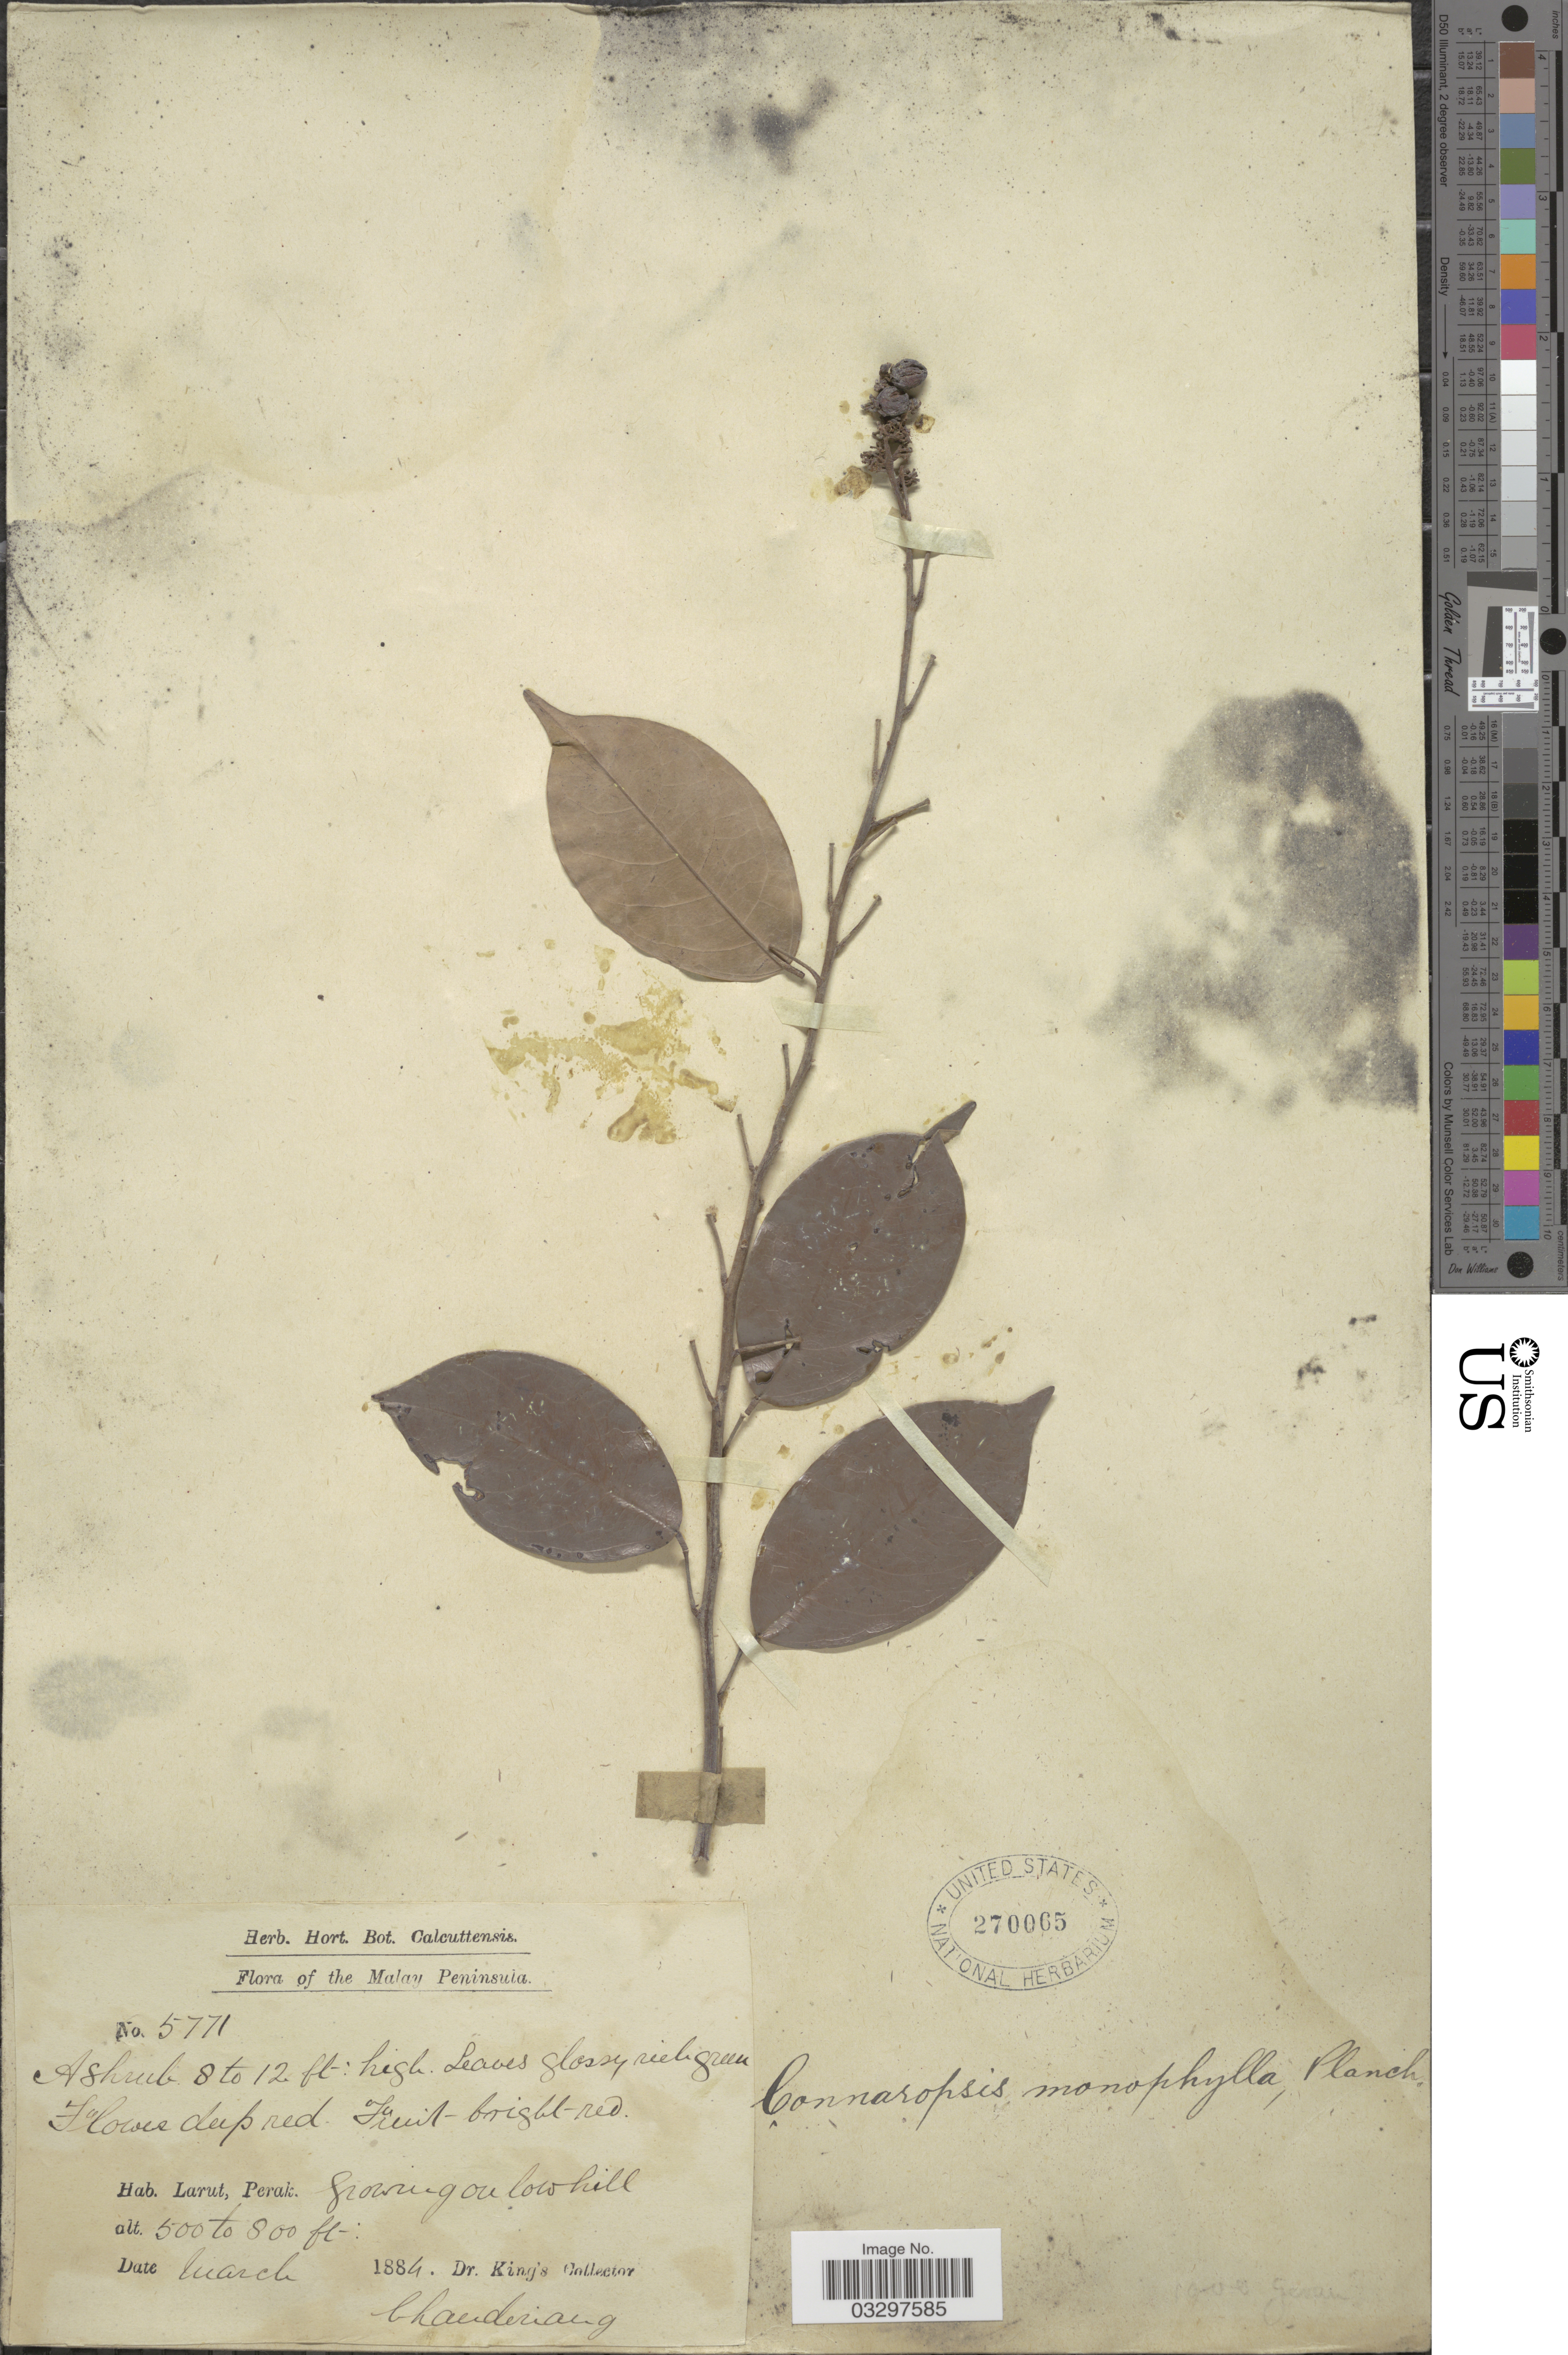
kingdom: Plantae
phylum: Tracheophyta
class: Magnoliopsida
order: Oxalidales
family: Oxalidaceae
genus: Sarcotheca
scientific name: Sarcotheca monophylla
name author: Hallier f.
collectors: Dr. King's collector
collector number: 5771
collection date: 1884-03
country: Malaysia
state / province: Perak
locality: Malay Peninsula. Larut, Perak.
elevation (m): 152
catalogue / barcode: US 270065